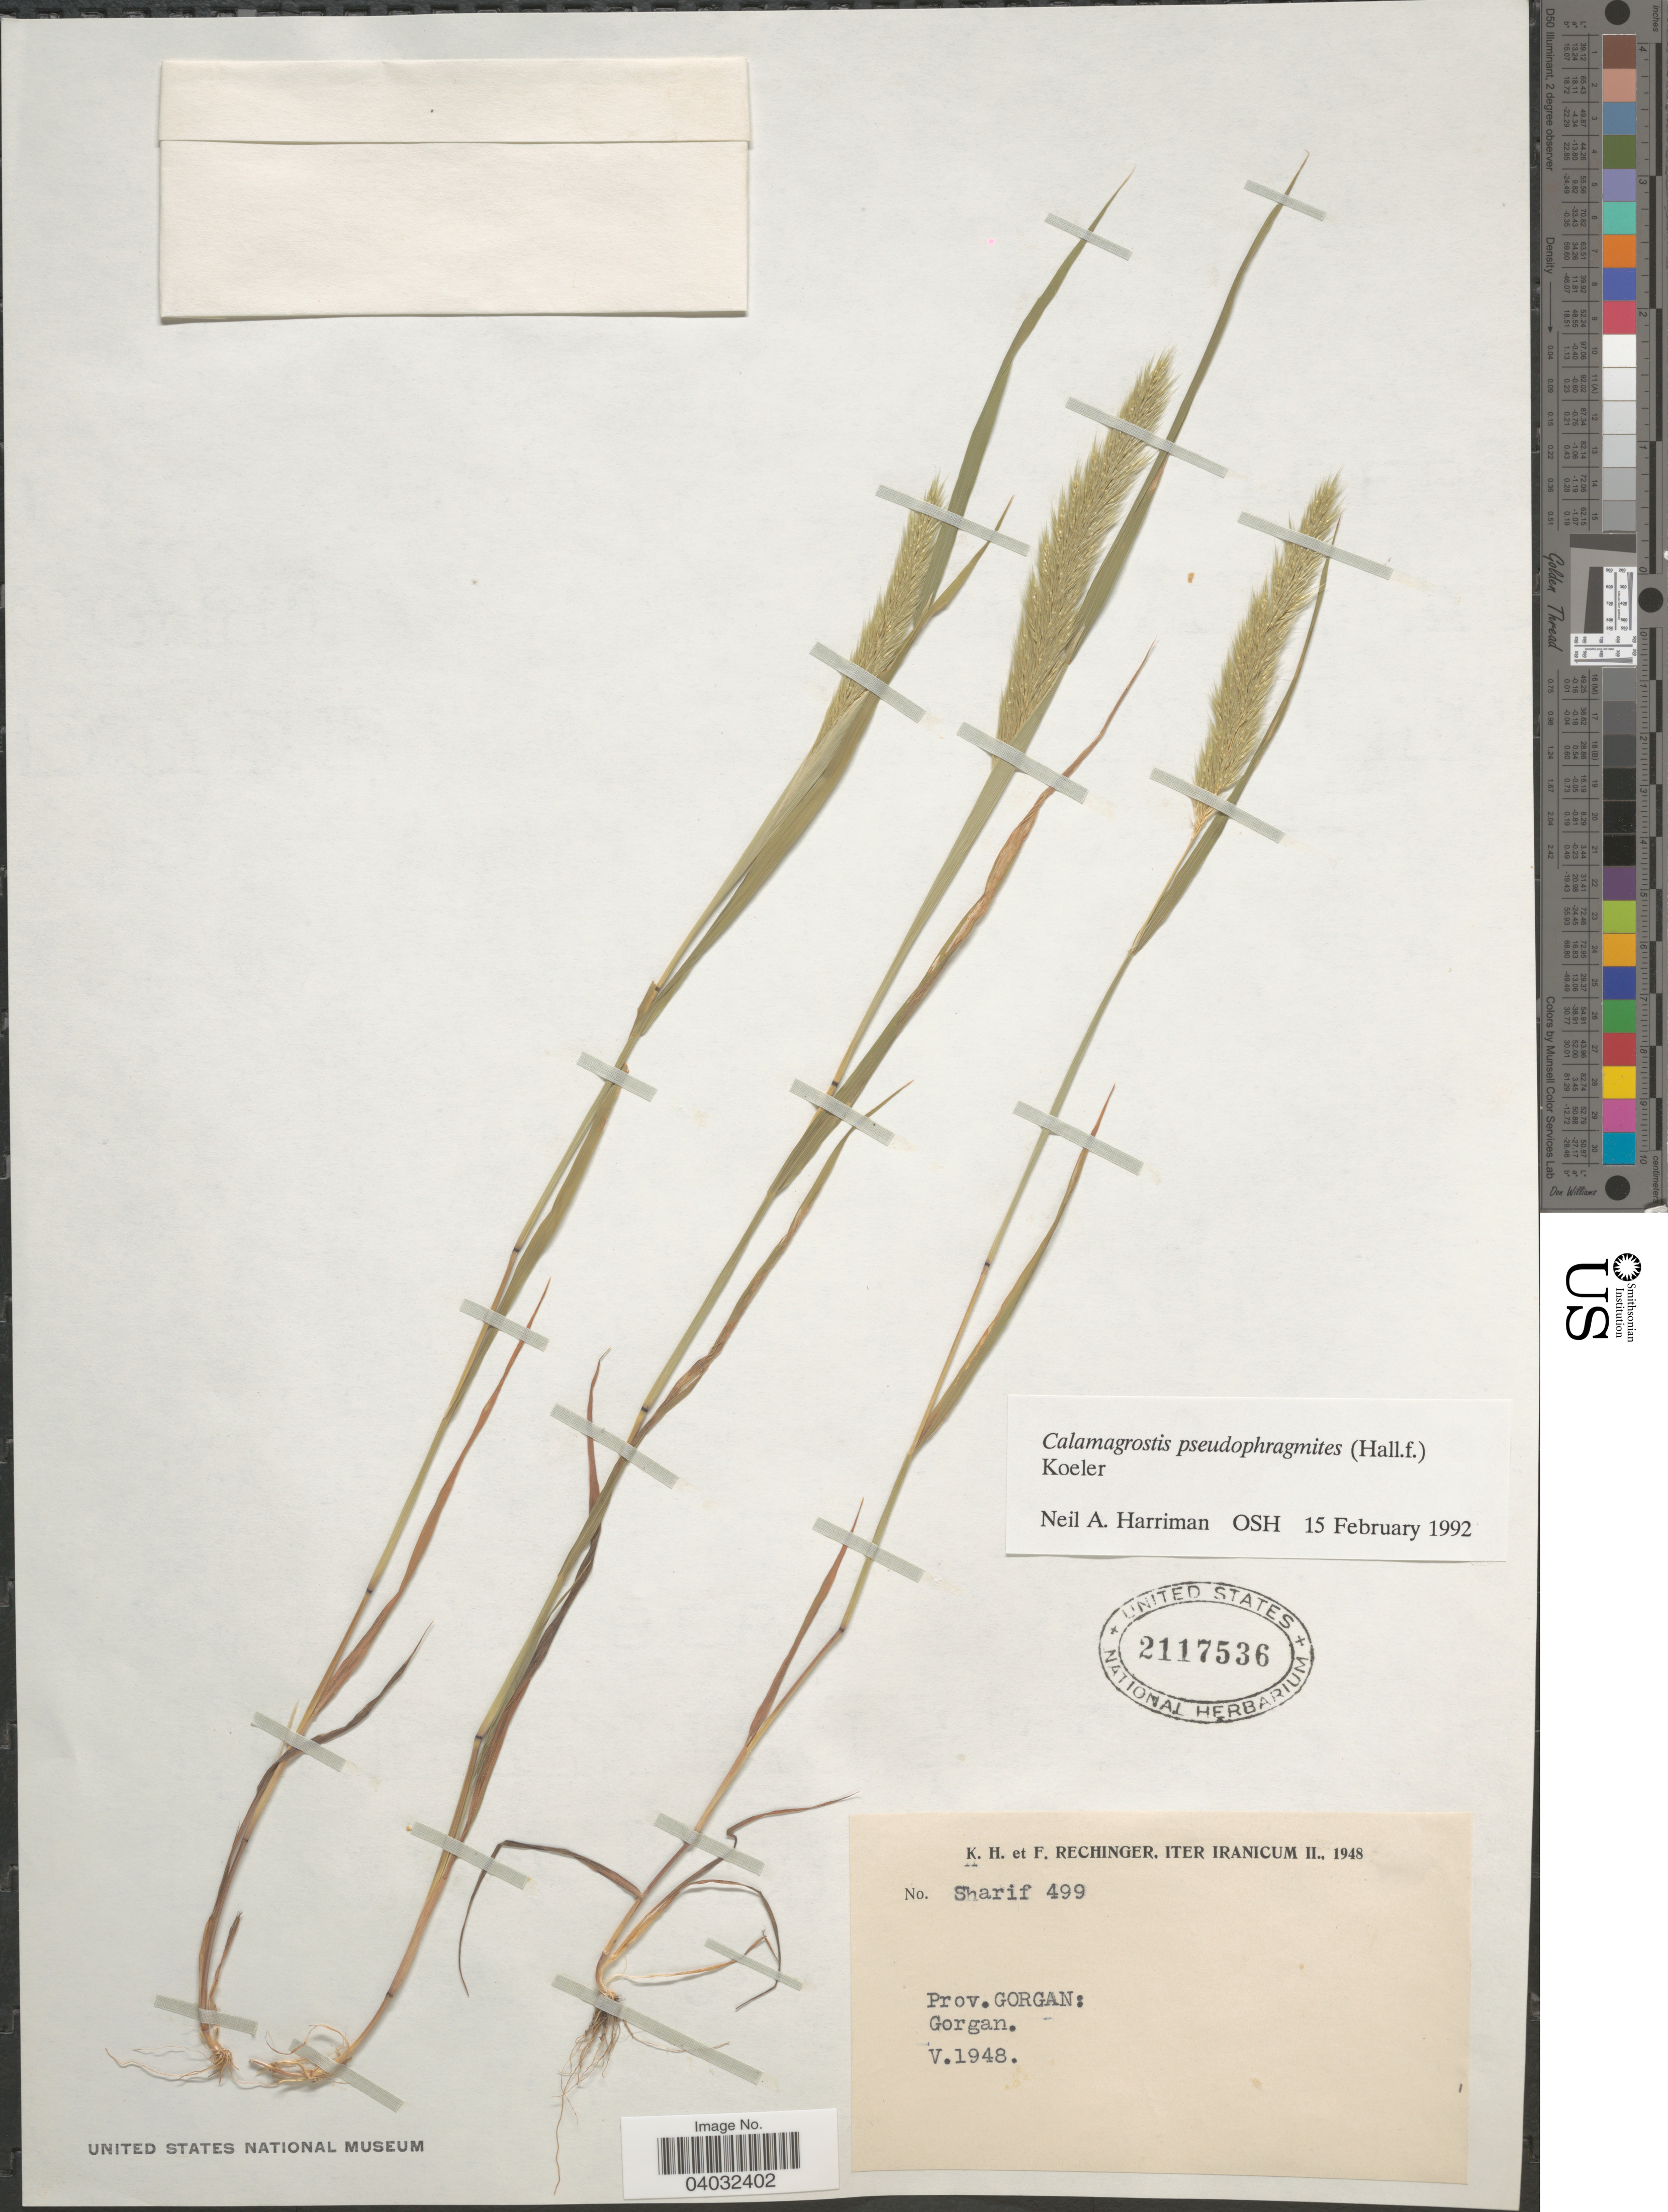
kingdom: Plantae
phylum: Tracheophyta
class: Liliopsida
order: Poales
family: Poaceae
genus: Calamagrostis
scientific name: Calamagrostis pseudophragmites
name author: (Haller f.) Koeler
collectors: K. H. Rechinger & F. Rechinger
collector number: Sharif 499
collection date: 1948-05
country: Iran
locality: Prov. Gorgan: Gorgan.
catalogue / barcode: US 2117536